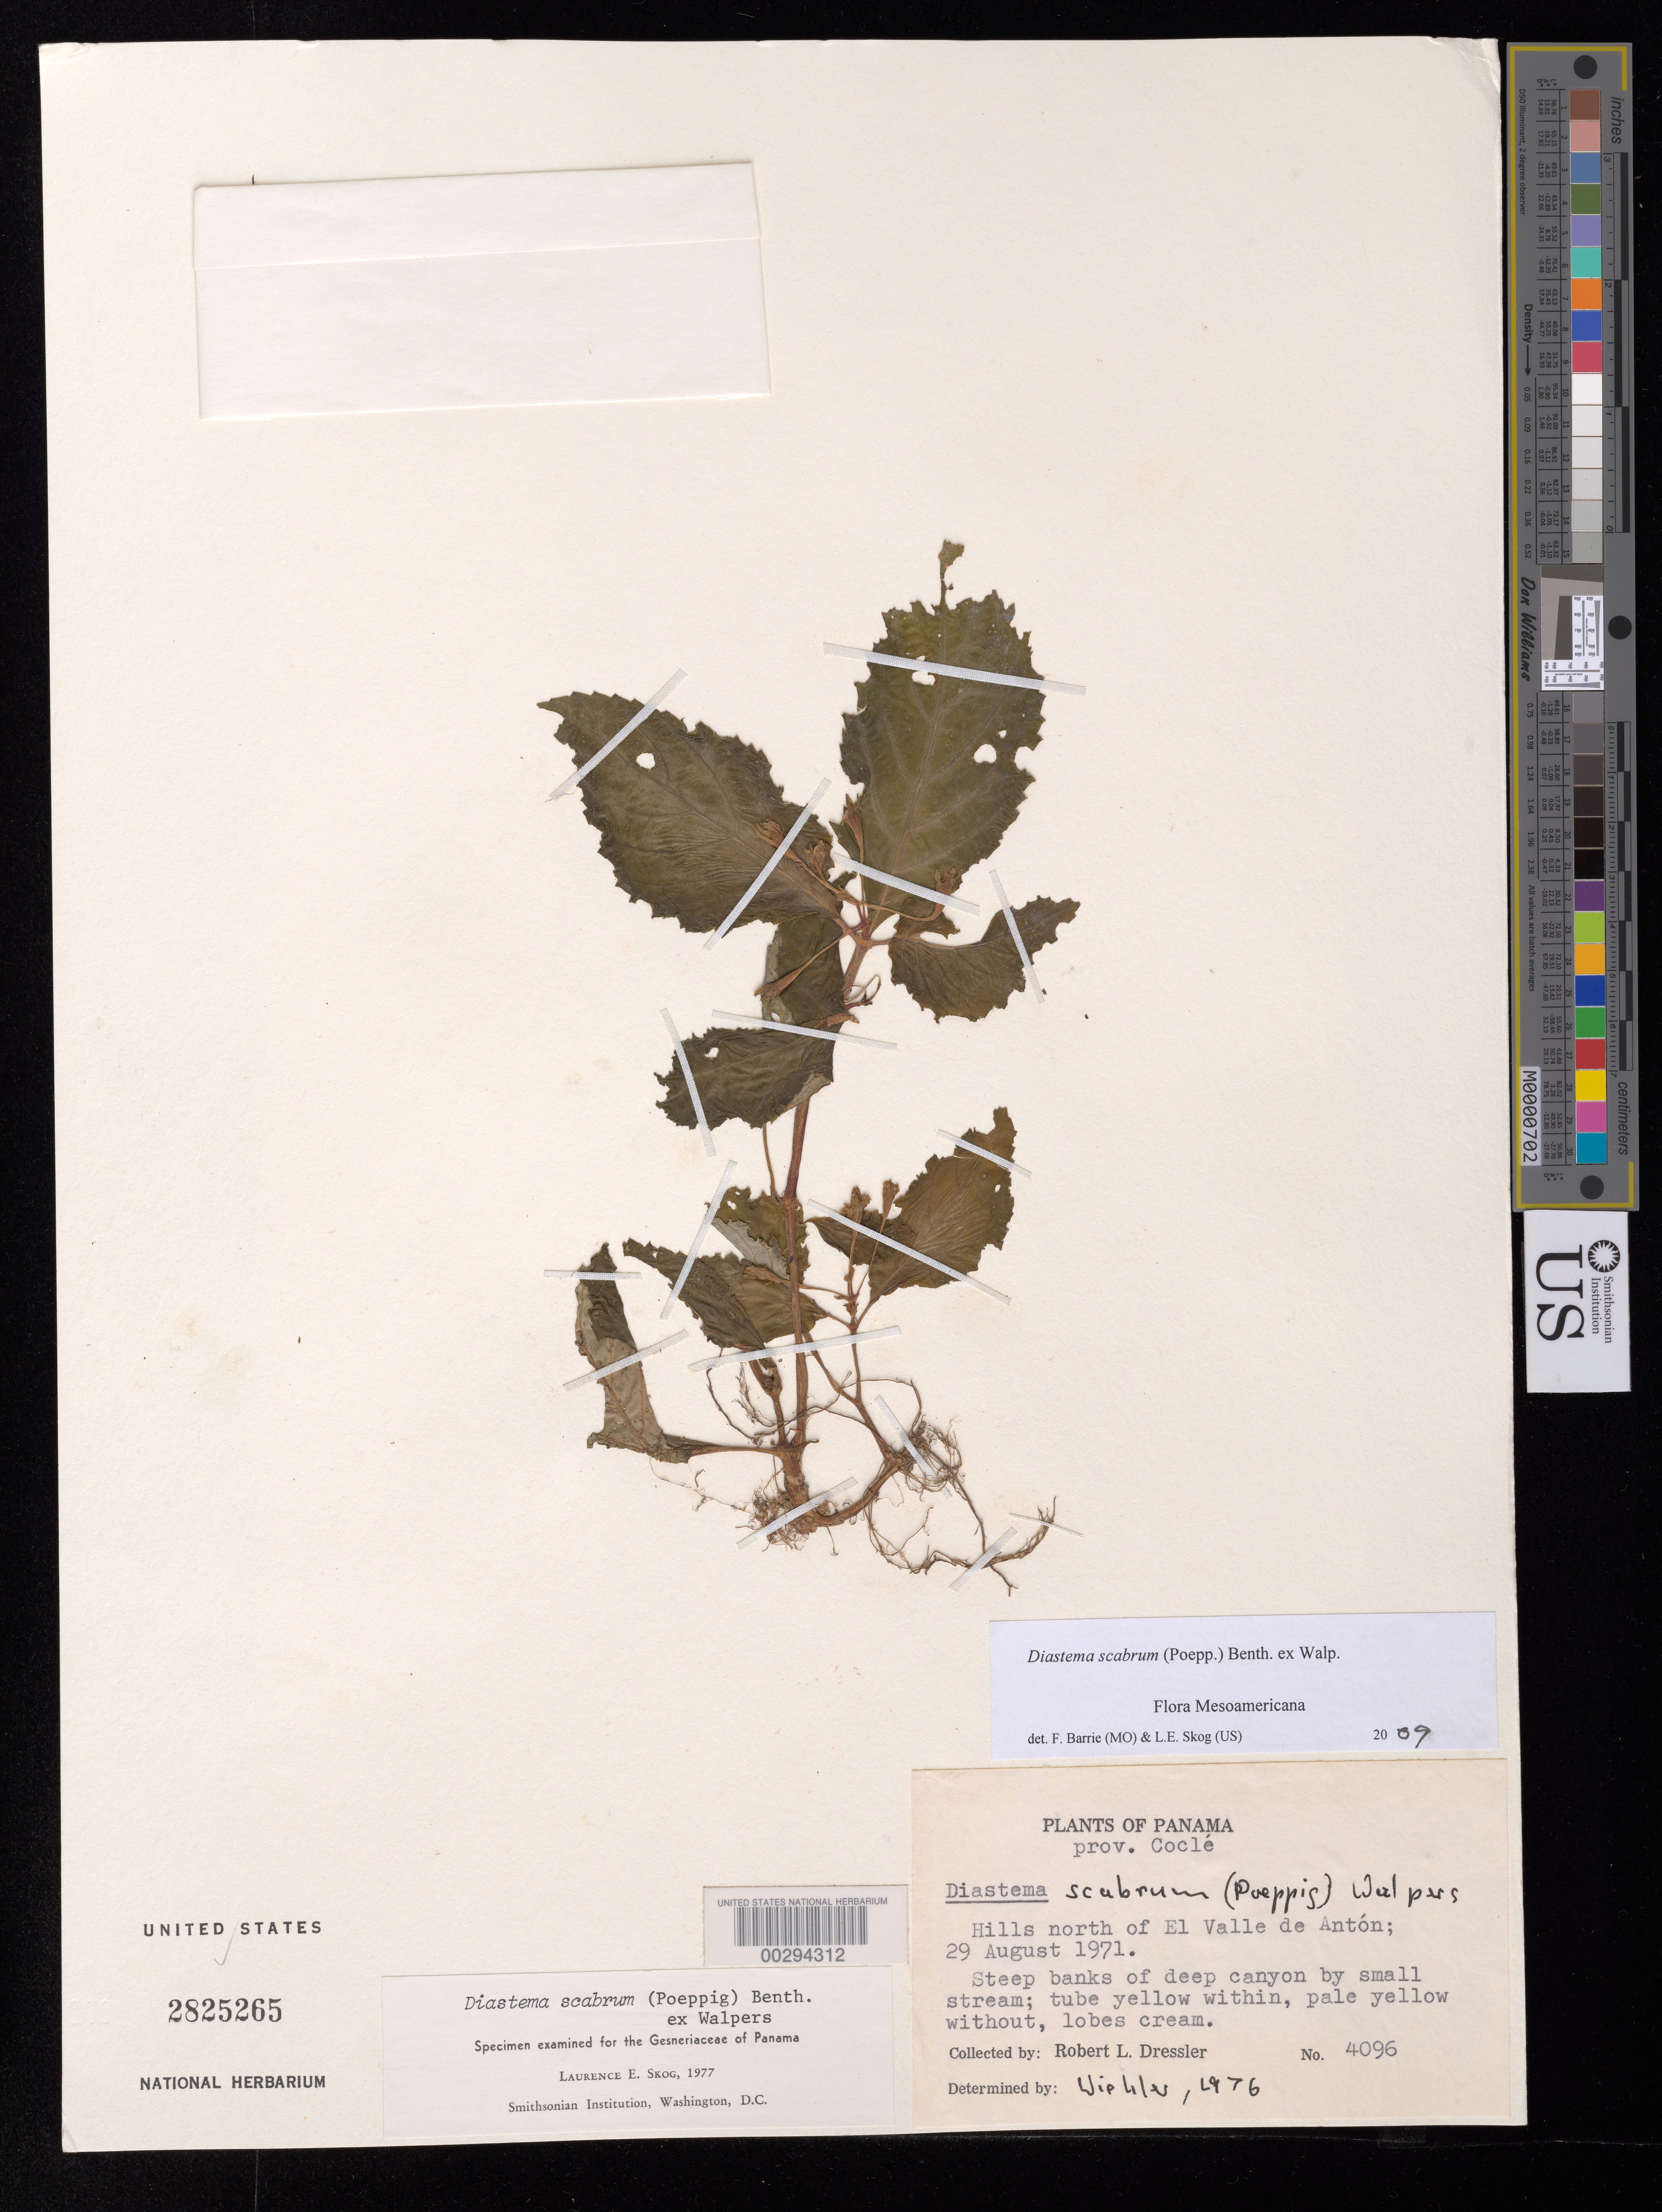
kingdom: Plantae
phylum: Tracheophyta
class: Magnoliopsida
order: Lamiales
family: Gesneriaceae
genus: Diastema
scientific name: Diastema scabrum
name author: (Poepp.) Benth. ex Walp.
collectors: R. Dressler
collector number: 4096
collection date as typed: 29 Aug 1971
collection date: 1971-08-29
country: Panama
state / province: Coclé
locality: Hills N of El Valle de Anton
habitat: Steep banks of deep canyon by small stream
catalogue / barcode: US 2825265